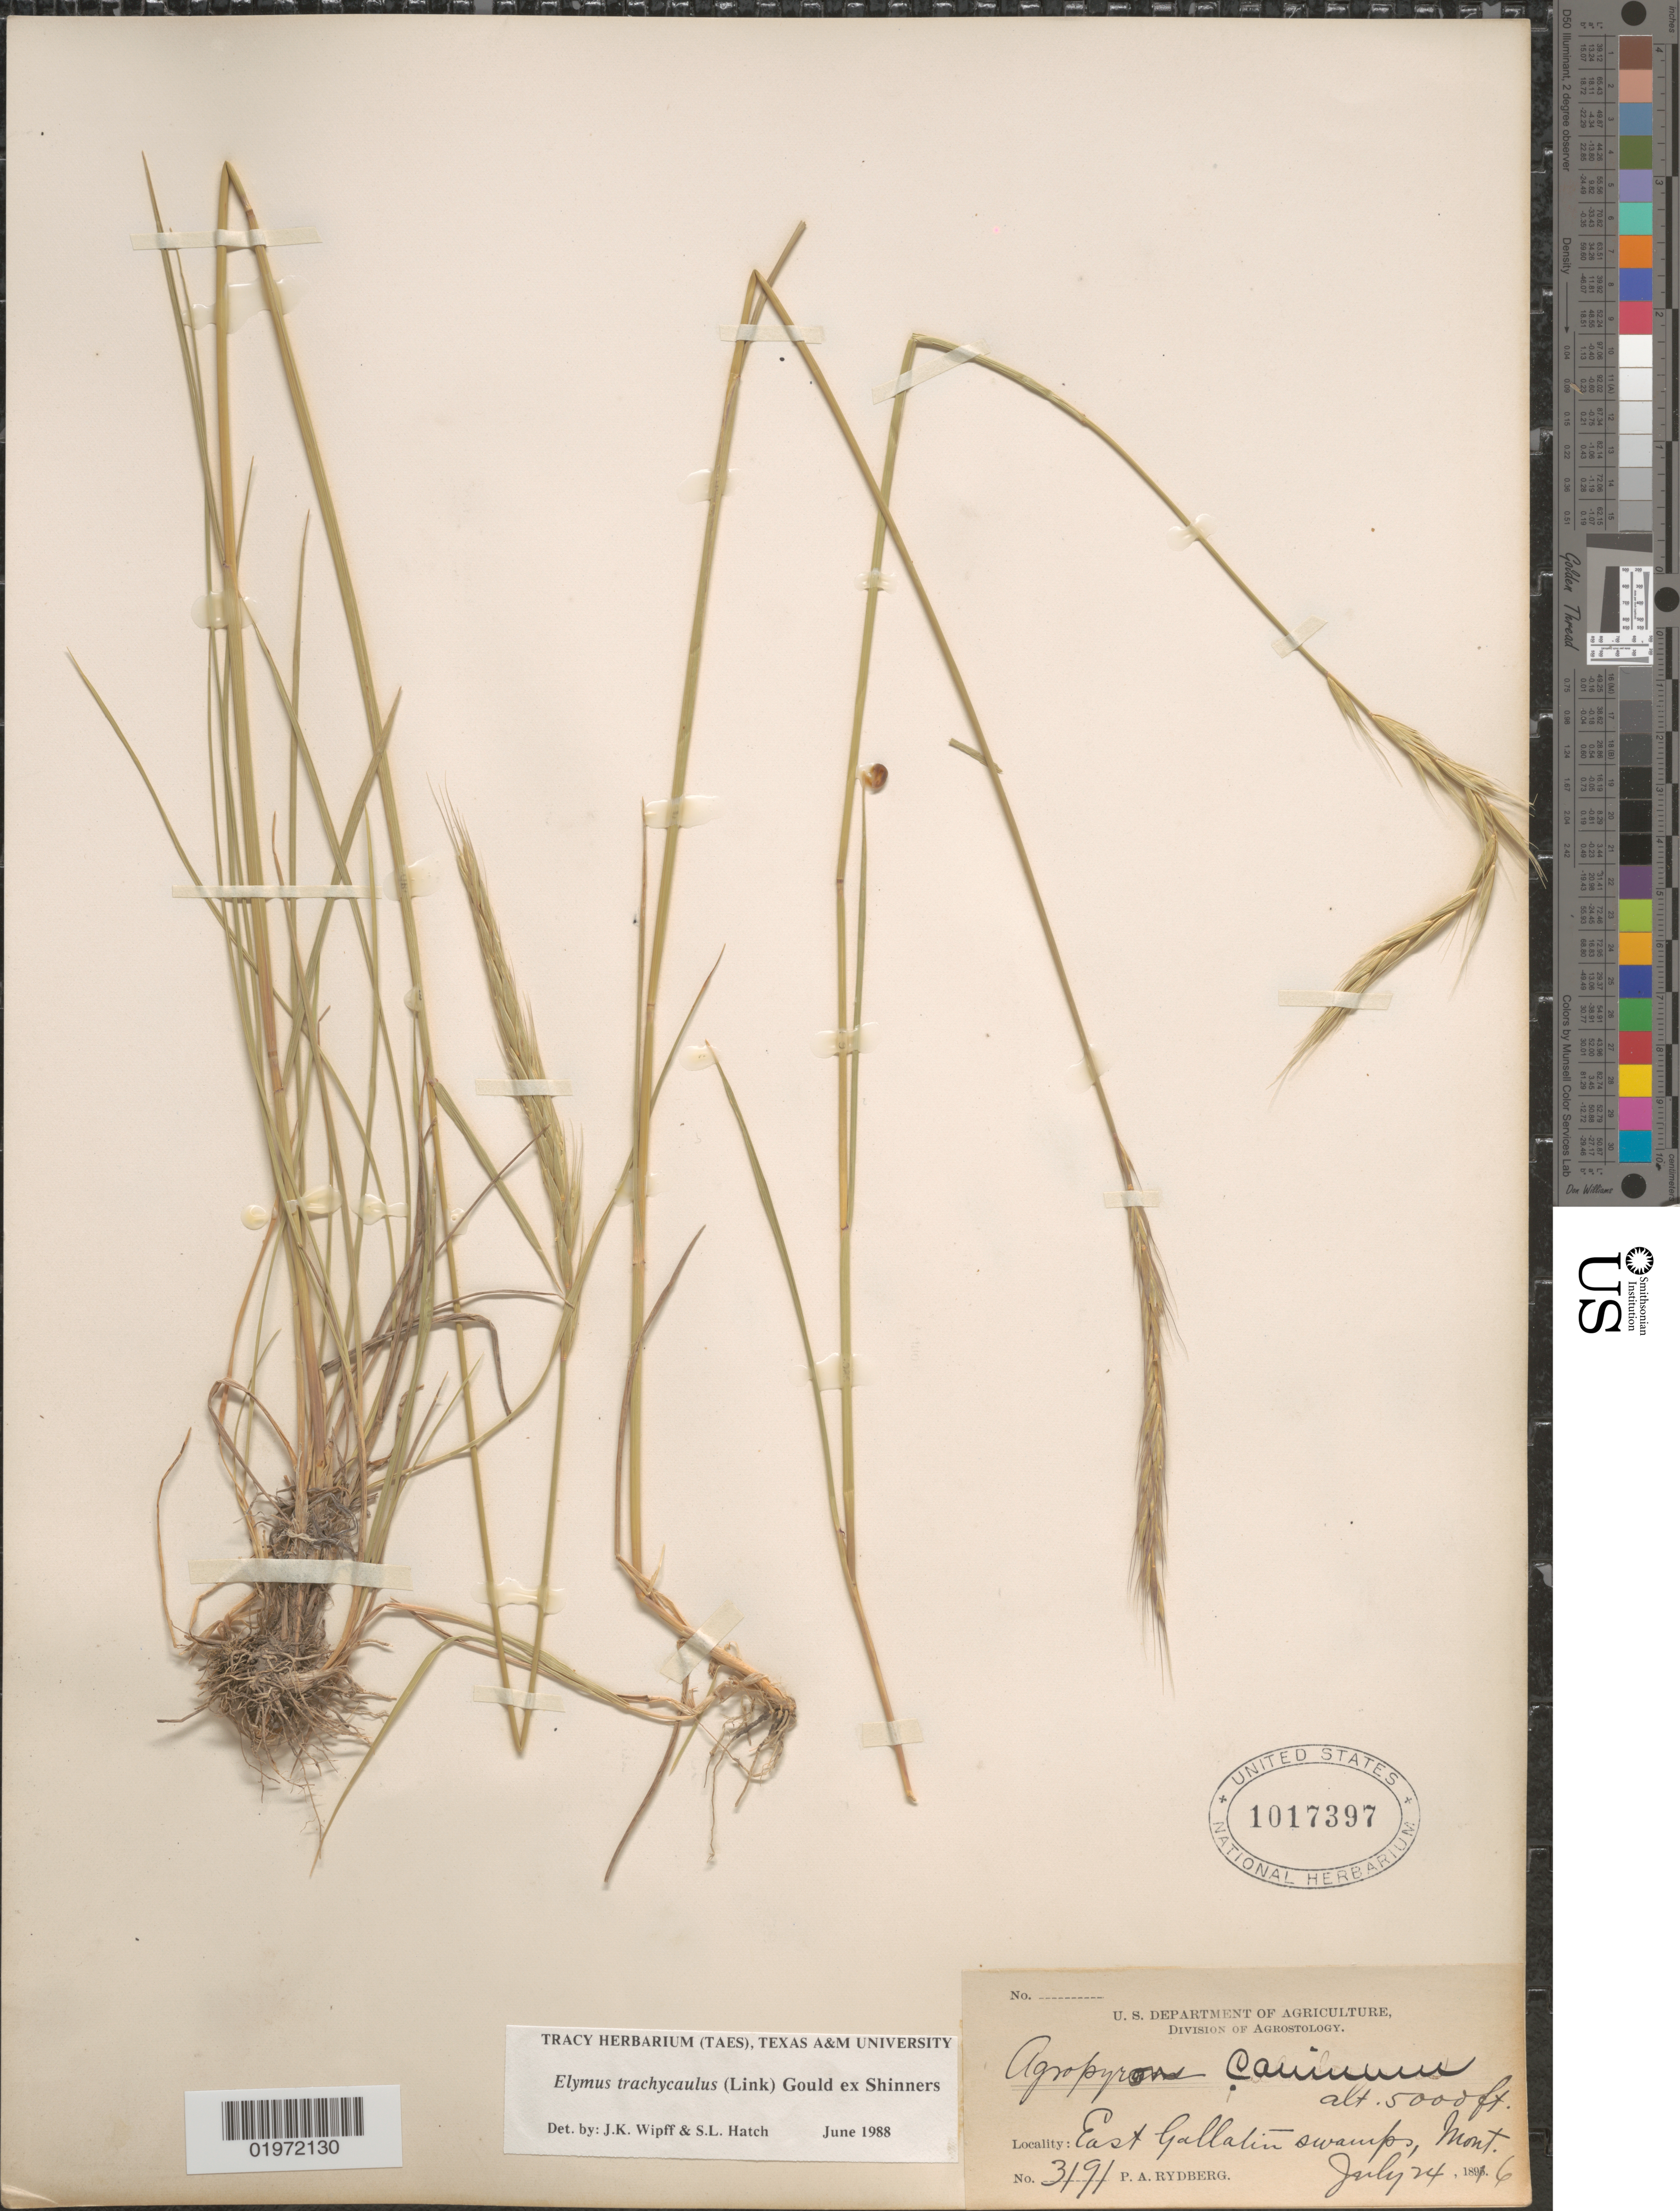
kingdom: Plantae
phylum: Tracheophyta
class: Liliopsida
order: Poales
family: Poaceae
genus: Elymus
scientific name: Elymus trachycaulus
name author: (Link) Gould ex Shinners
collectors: P. A. Rydberg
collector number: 3191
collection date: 1896-07-24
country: United States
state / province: Montana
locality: East Gallatin swamps.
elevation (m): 1524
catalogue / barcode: US 1017397